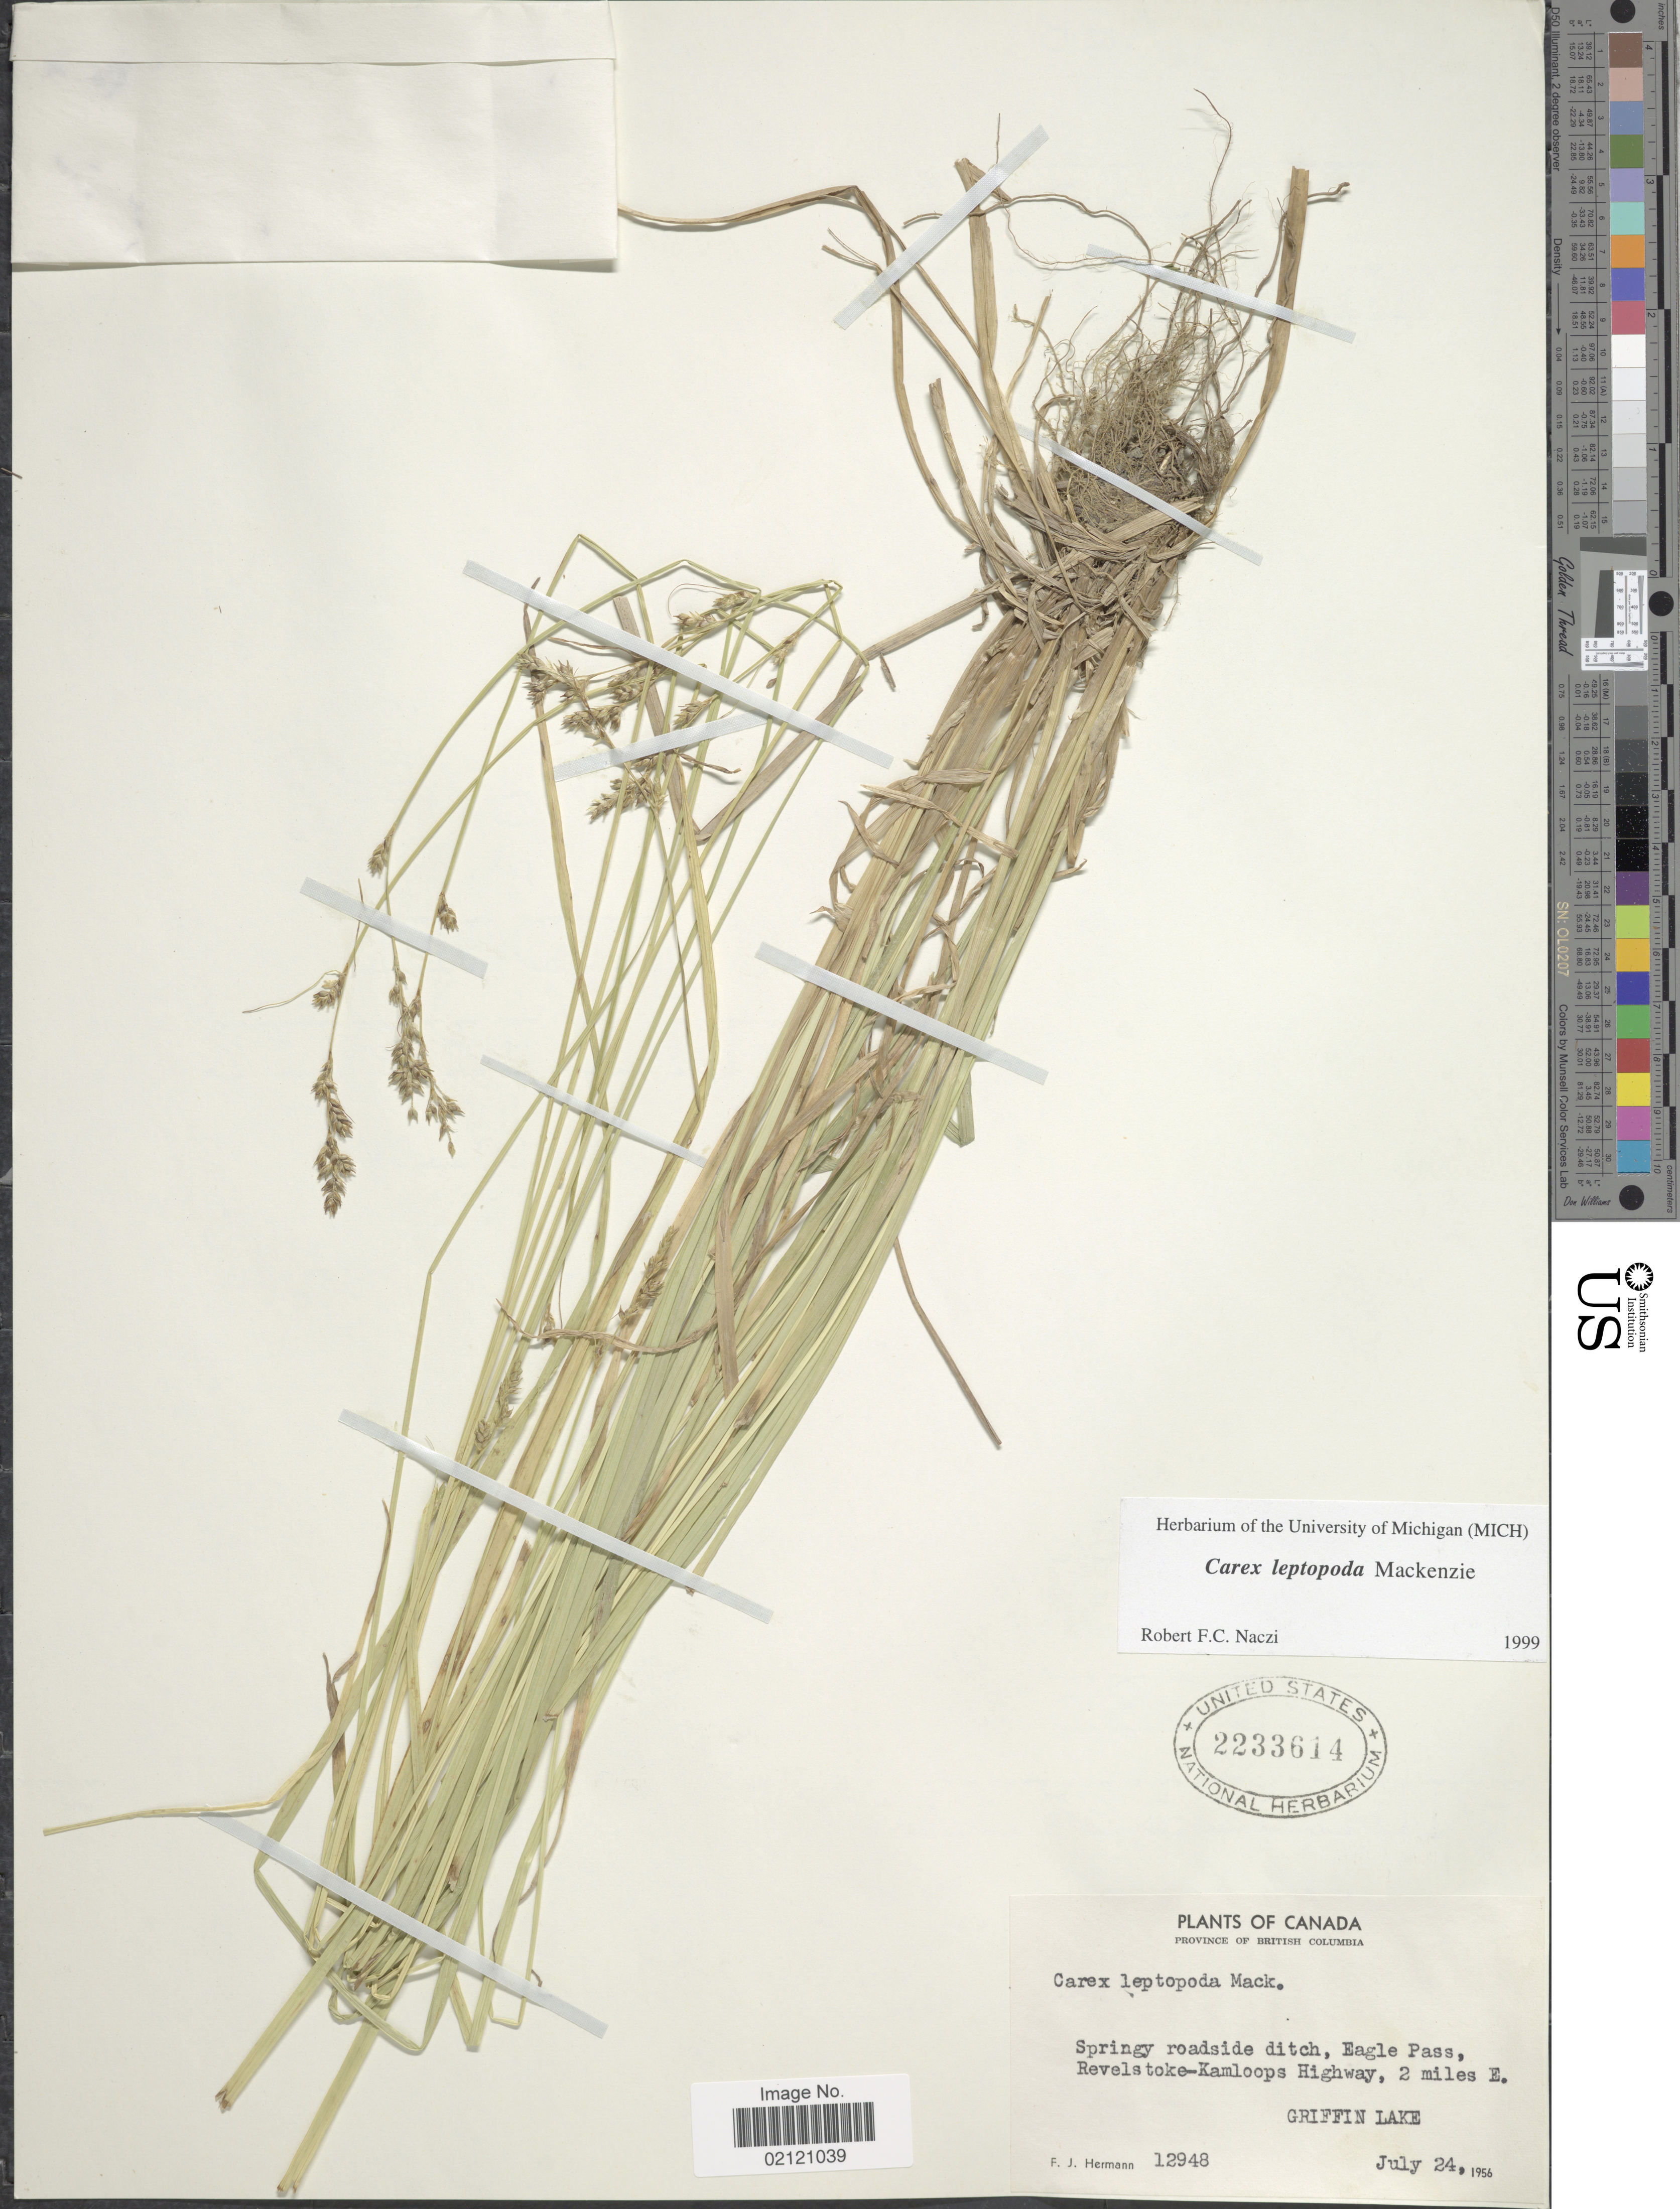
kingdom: Plantae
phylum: Tracheophyta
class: Liliopsida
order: Poales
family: Cyperaceae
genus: Carex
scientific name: Carex leptopoda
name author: Mack.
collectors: F. J. Hermann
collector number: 12948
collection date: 1956-07-24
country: Canada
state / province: British Columbia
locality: Eagle Pass, Revelstoke-Kamloops Highway, 2 miles E Griffin Lake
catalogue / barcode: US 2233614